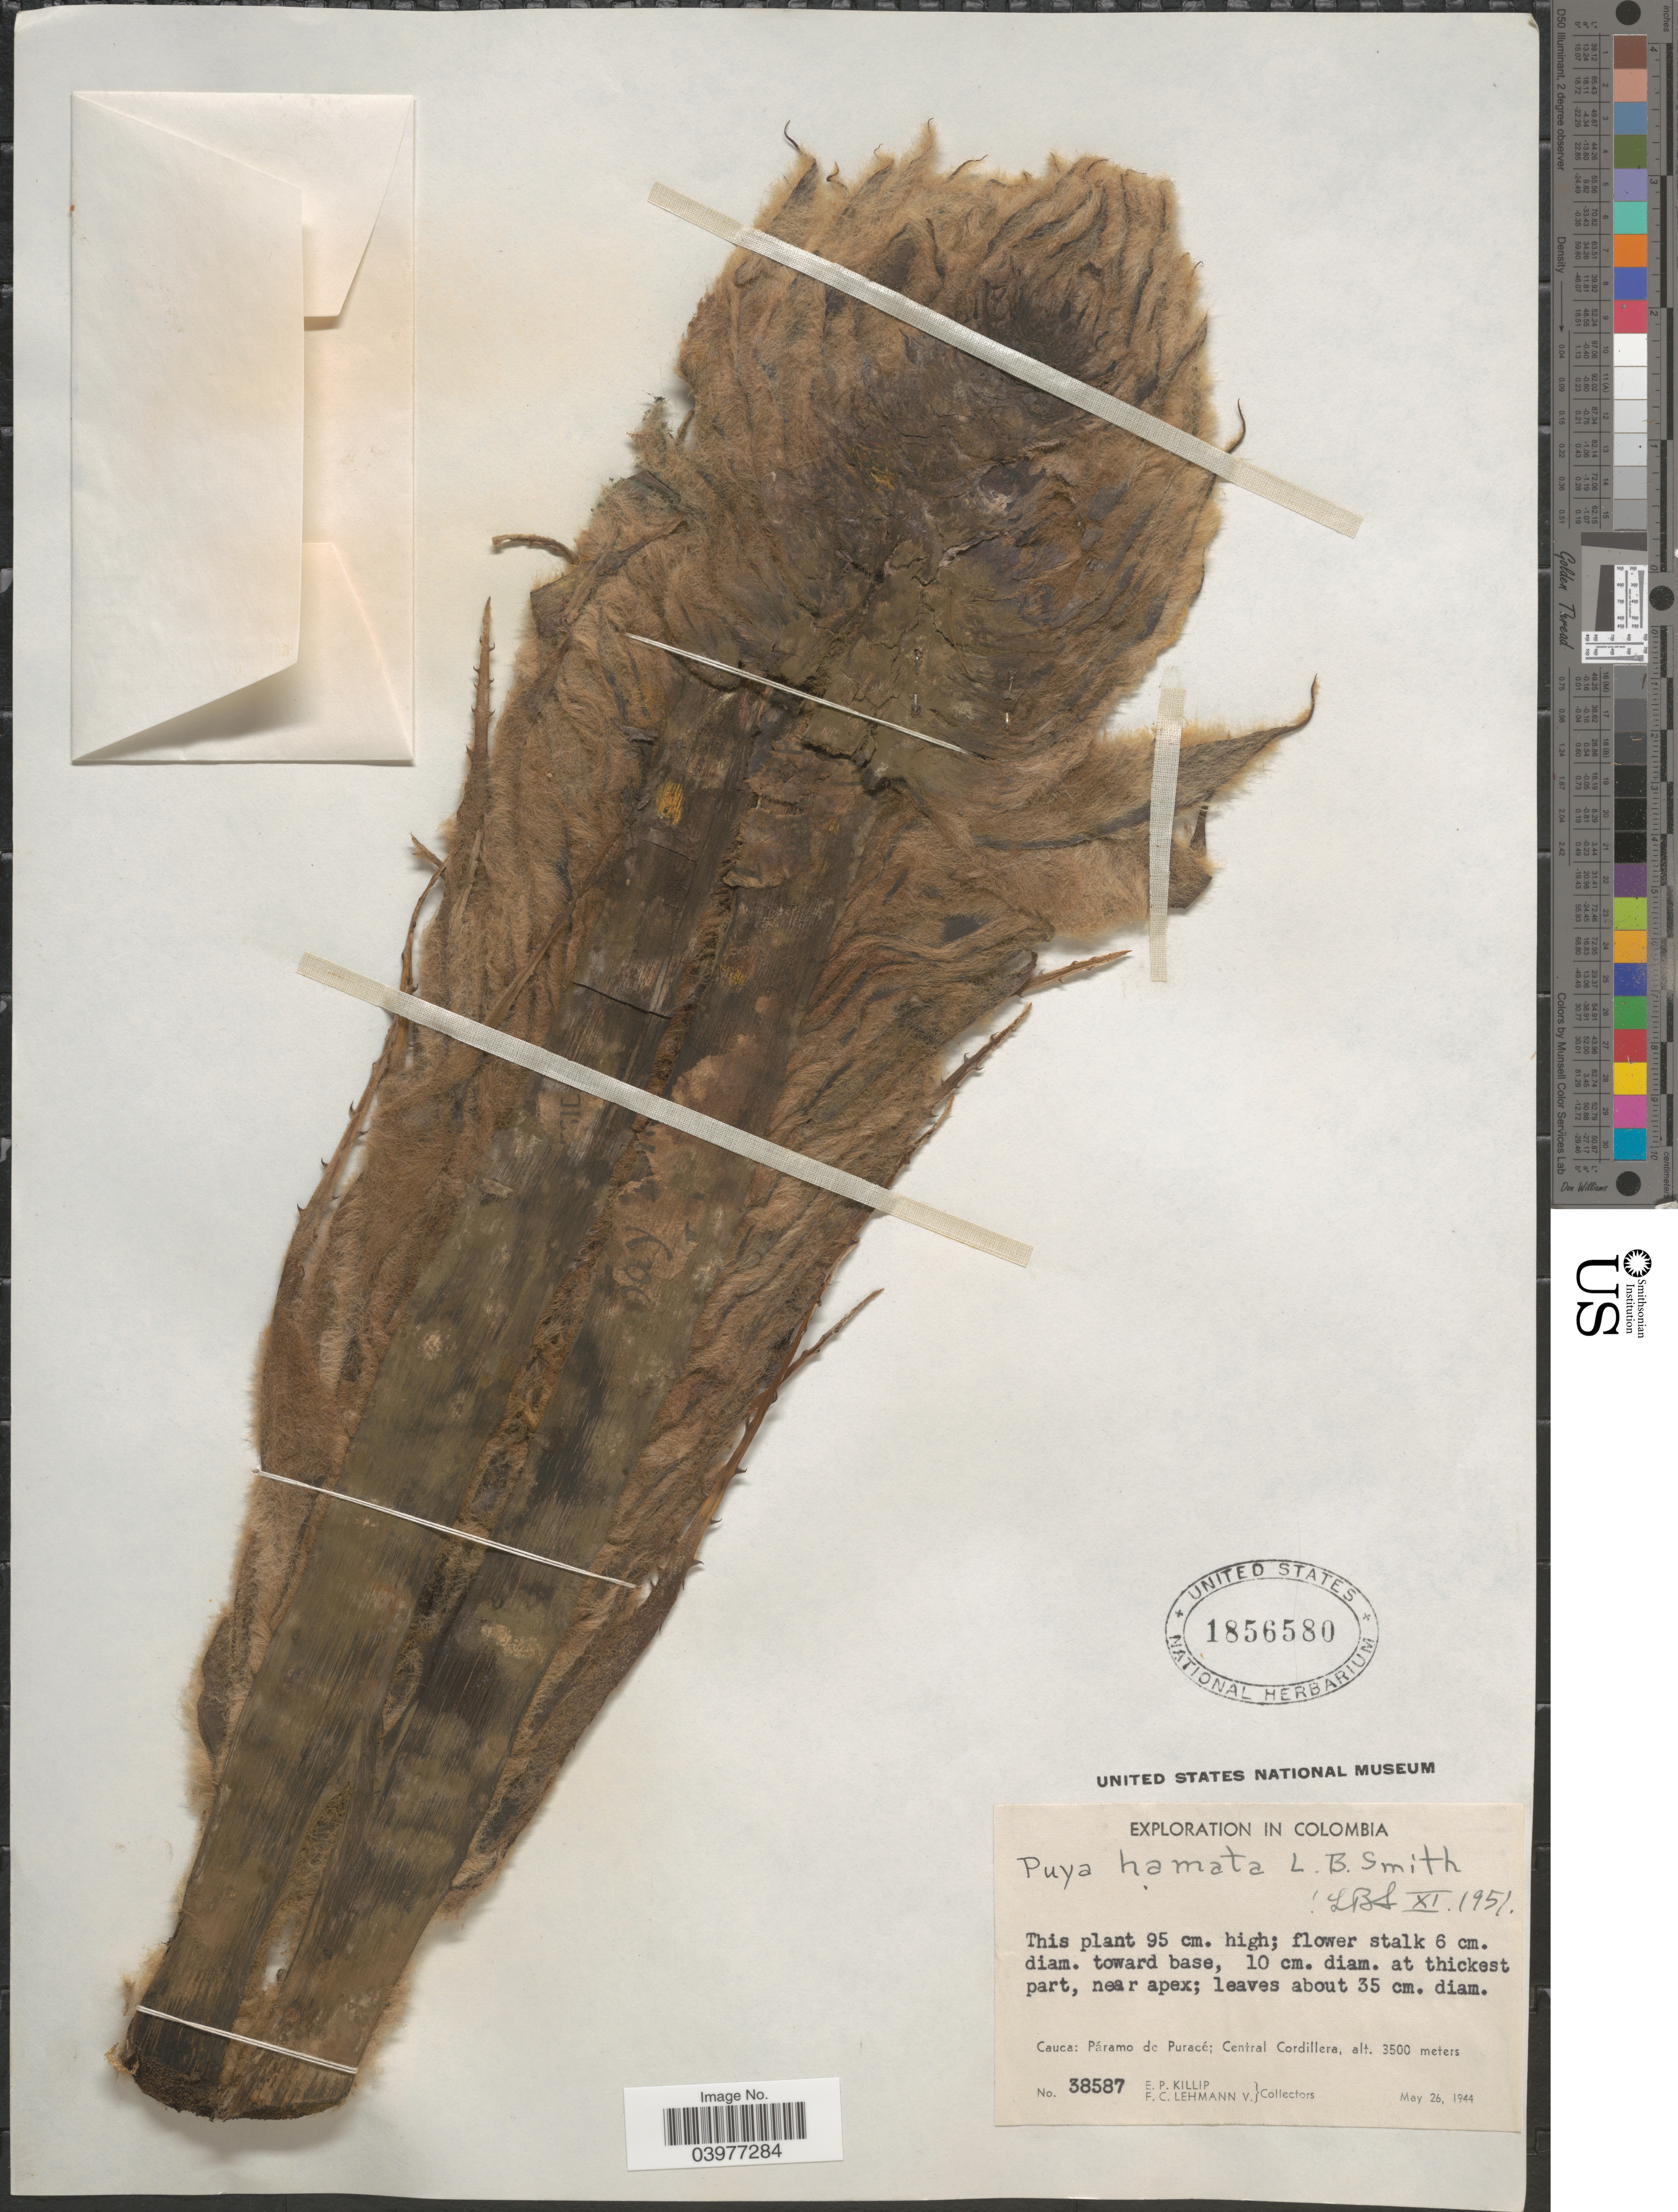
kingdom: Plantae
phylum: Tracheophyta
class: Liliopsida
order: Poales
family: Bromeliaceae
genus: Puya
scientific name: Puya hamata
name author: L.B. Sm.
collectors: E. P. Killip & F. Lehmann v.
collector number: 38587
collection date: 1944-05-26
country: Colombia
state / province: Cauca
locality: Páramo de Puracé; Central Cordillera.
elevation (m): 3500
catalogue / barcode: US 1856580